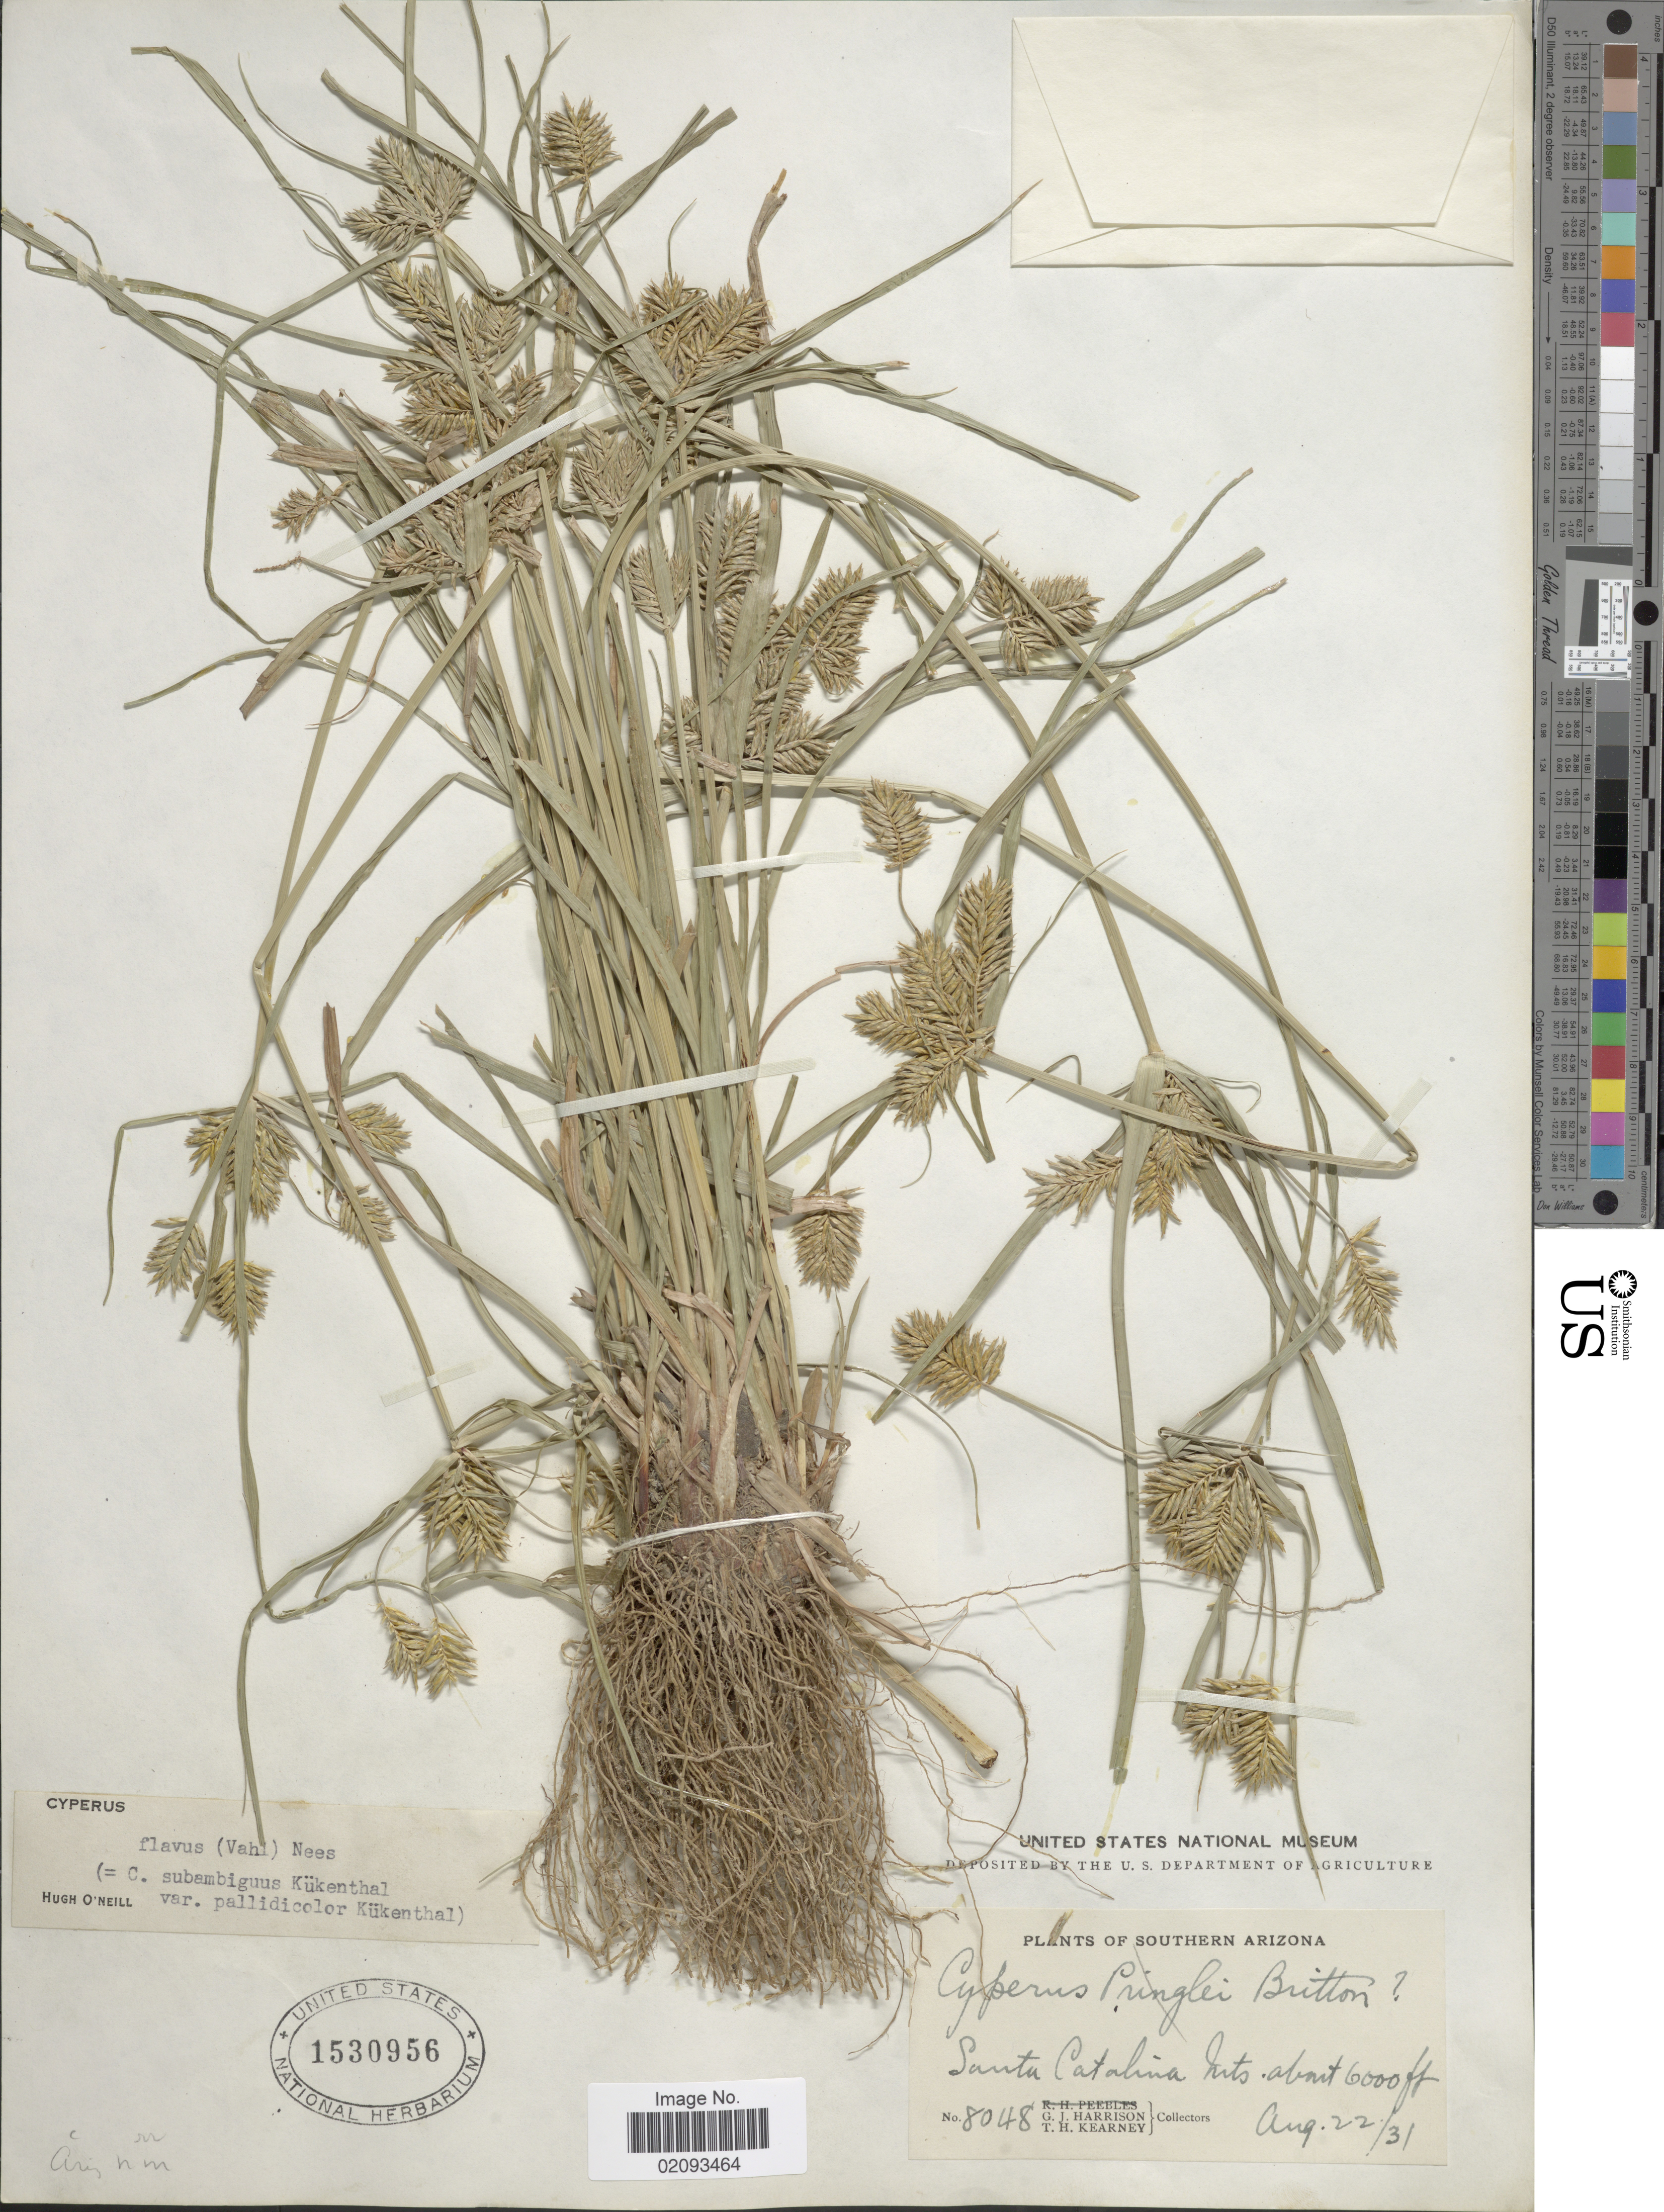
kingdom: Plantae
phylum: Tracheophyta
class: Liliopsida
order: Poales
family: Cyperaceae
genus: Cyperus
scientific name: Cyperus aggregatus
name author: (Willd.) Endl.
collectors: G. J. Harrison & T. H. Kearney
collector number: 8048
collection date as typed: Transcribed d/m/y: 22/8/31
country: United States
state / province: Arizona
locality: Southern Arizona, Santa Catalina Mts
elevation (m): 1829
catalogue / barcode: US 1530956